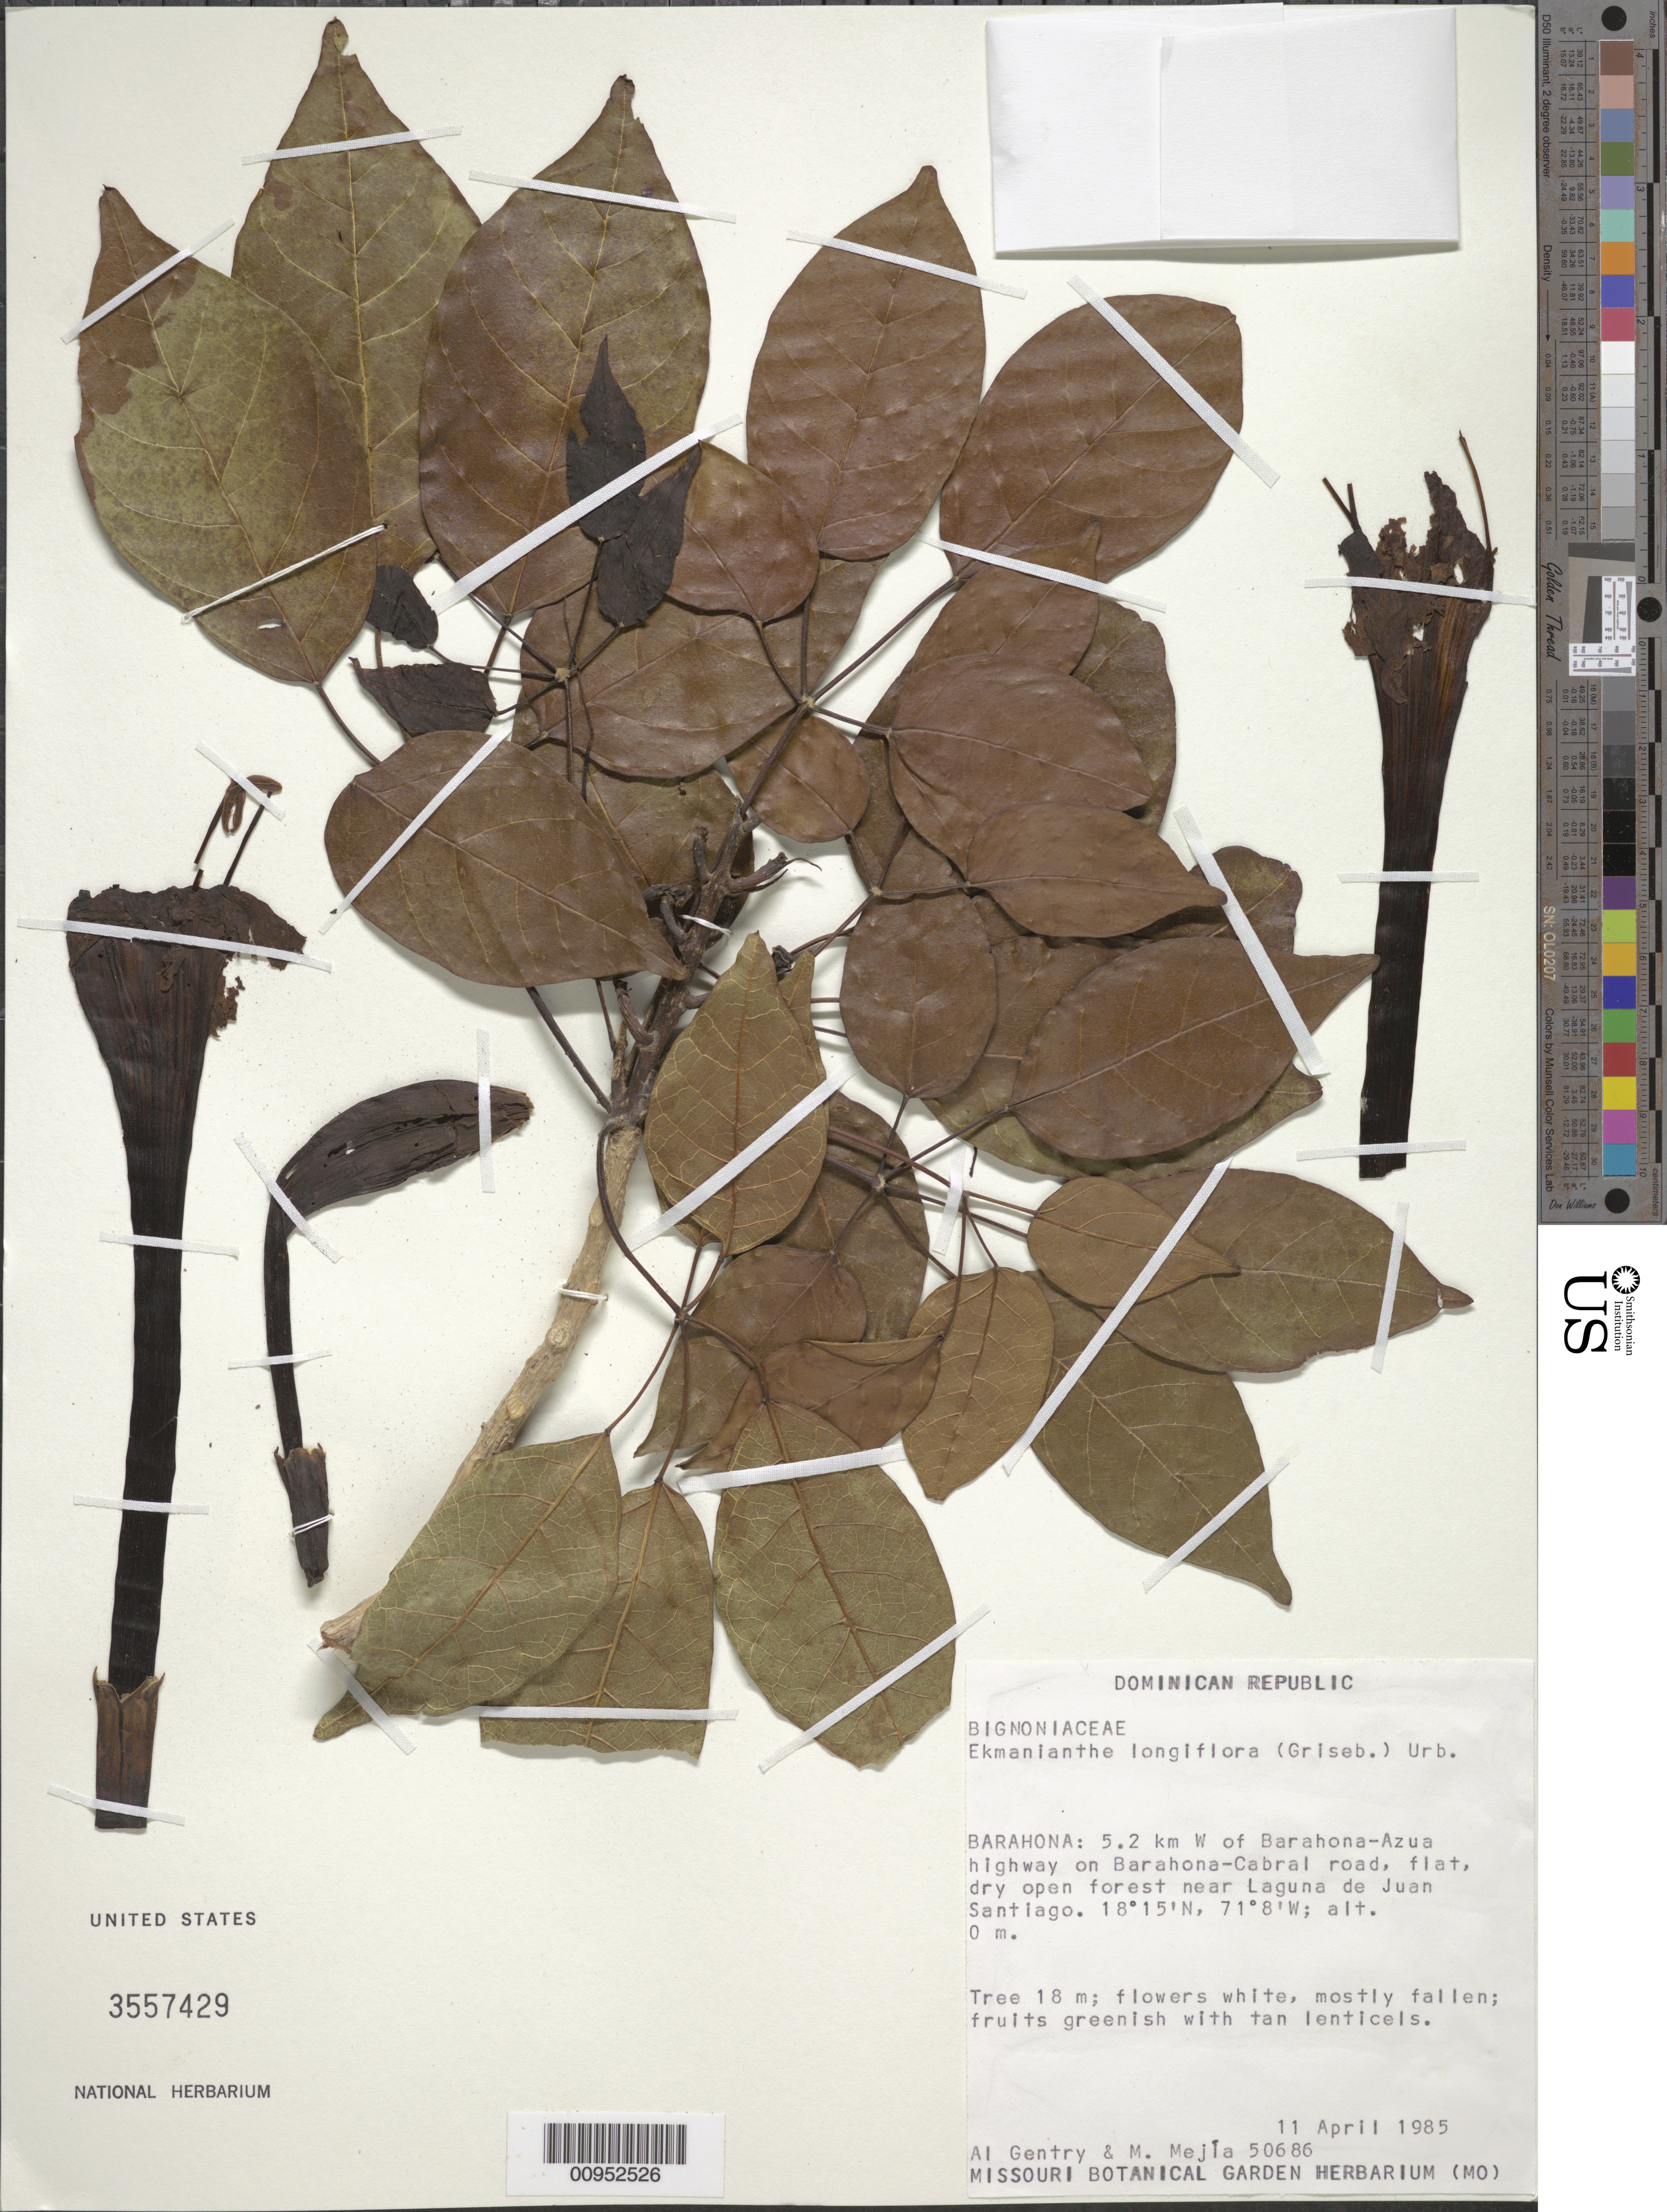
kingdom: Plantae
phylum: Tracheophyta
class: Magnoliopsida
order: Lamiales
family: Bignoniaceae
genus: Ekmanianthe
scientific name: Ekmanianthe longiflora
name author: (Griseb.) Urb.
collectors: A. H. Gentry & M. Mejia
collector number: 50686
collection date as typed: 11 Apr 1985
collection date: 1985-04-11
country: Dominican Republic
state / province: Barahona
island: Hispaniola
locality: Barahona-Azua highway, 5.2 km W on Barahona-Cabral road, near Laguna de Juan Santiago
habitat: Flat, dry open forest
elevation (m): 0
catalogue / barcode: US 3557429